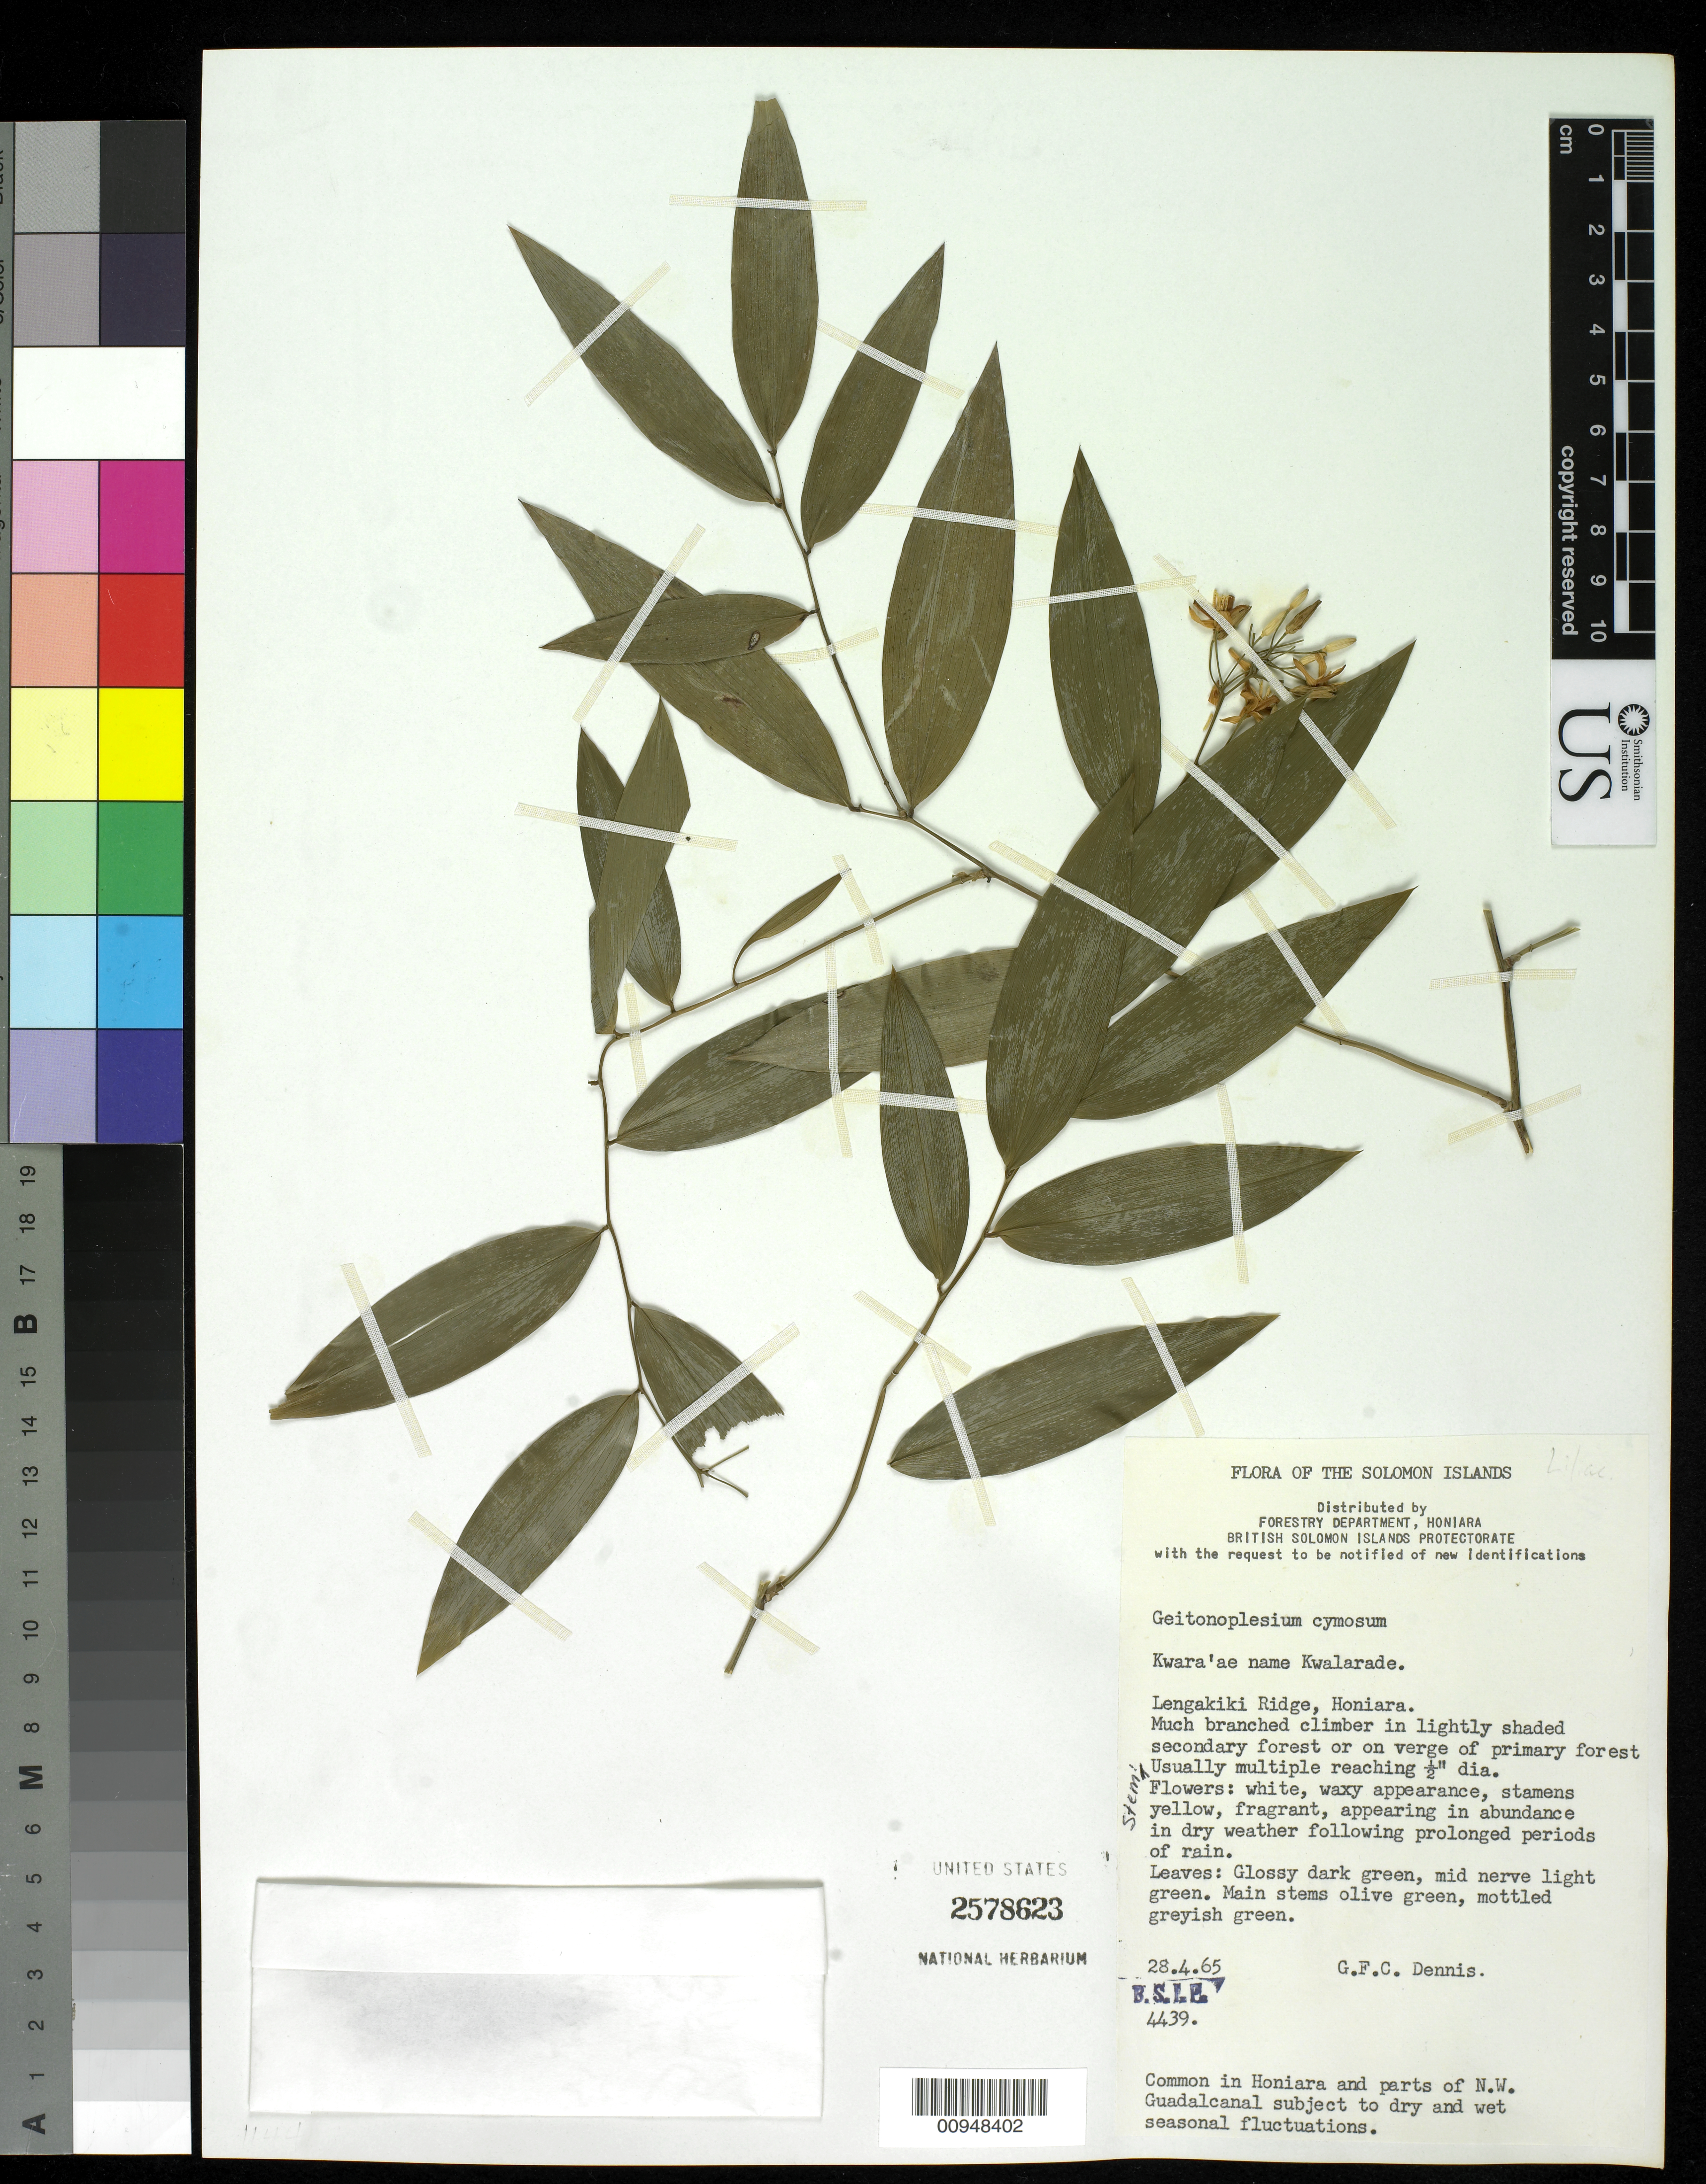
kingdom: Plantae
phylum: Tracheophyta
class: Liliopsida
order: Asparagales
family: Asphodelaceae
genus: Geitonoplesium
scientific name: Geitonoplesium cymosum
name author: (R. Br.) A. Cunn. ex Hook.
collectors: G. Dennis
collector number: BSIP 4439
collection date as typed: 28 Apr 1965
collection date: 1965-04-28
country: Solomon Islands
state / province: Guadalcanal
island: Guadalcanal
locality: Lengakiki Ridge, Honiara.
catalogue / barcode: US 2578623